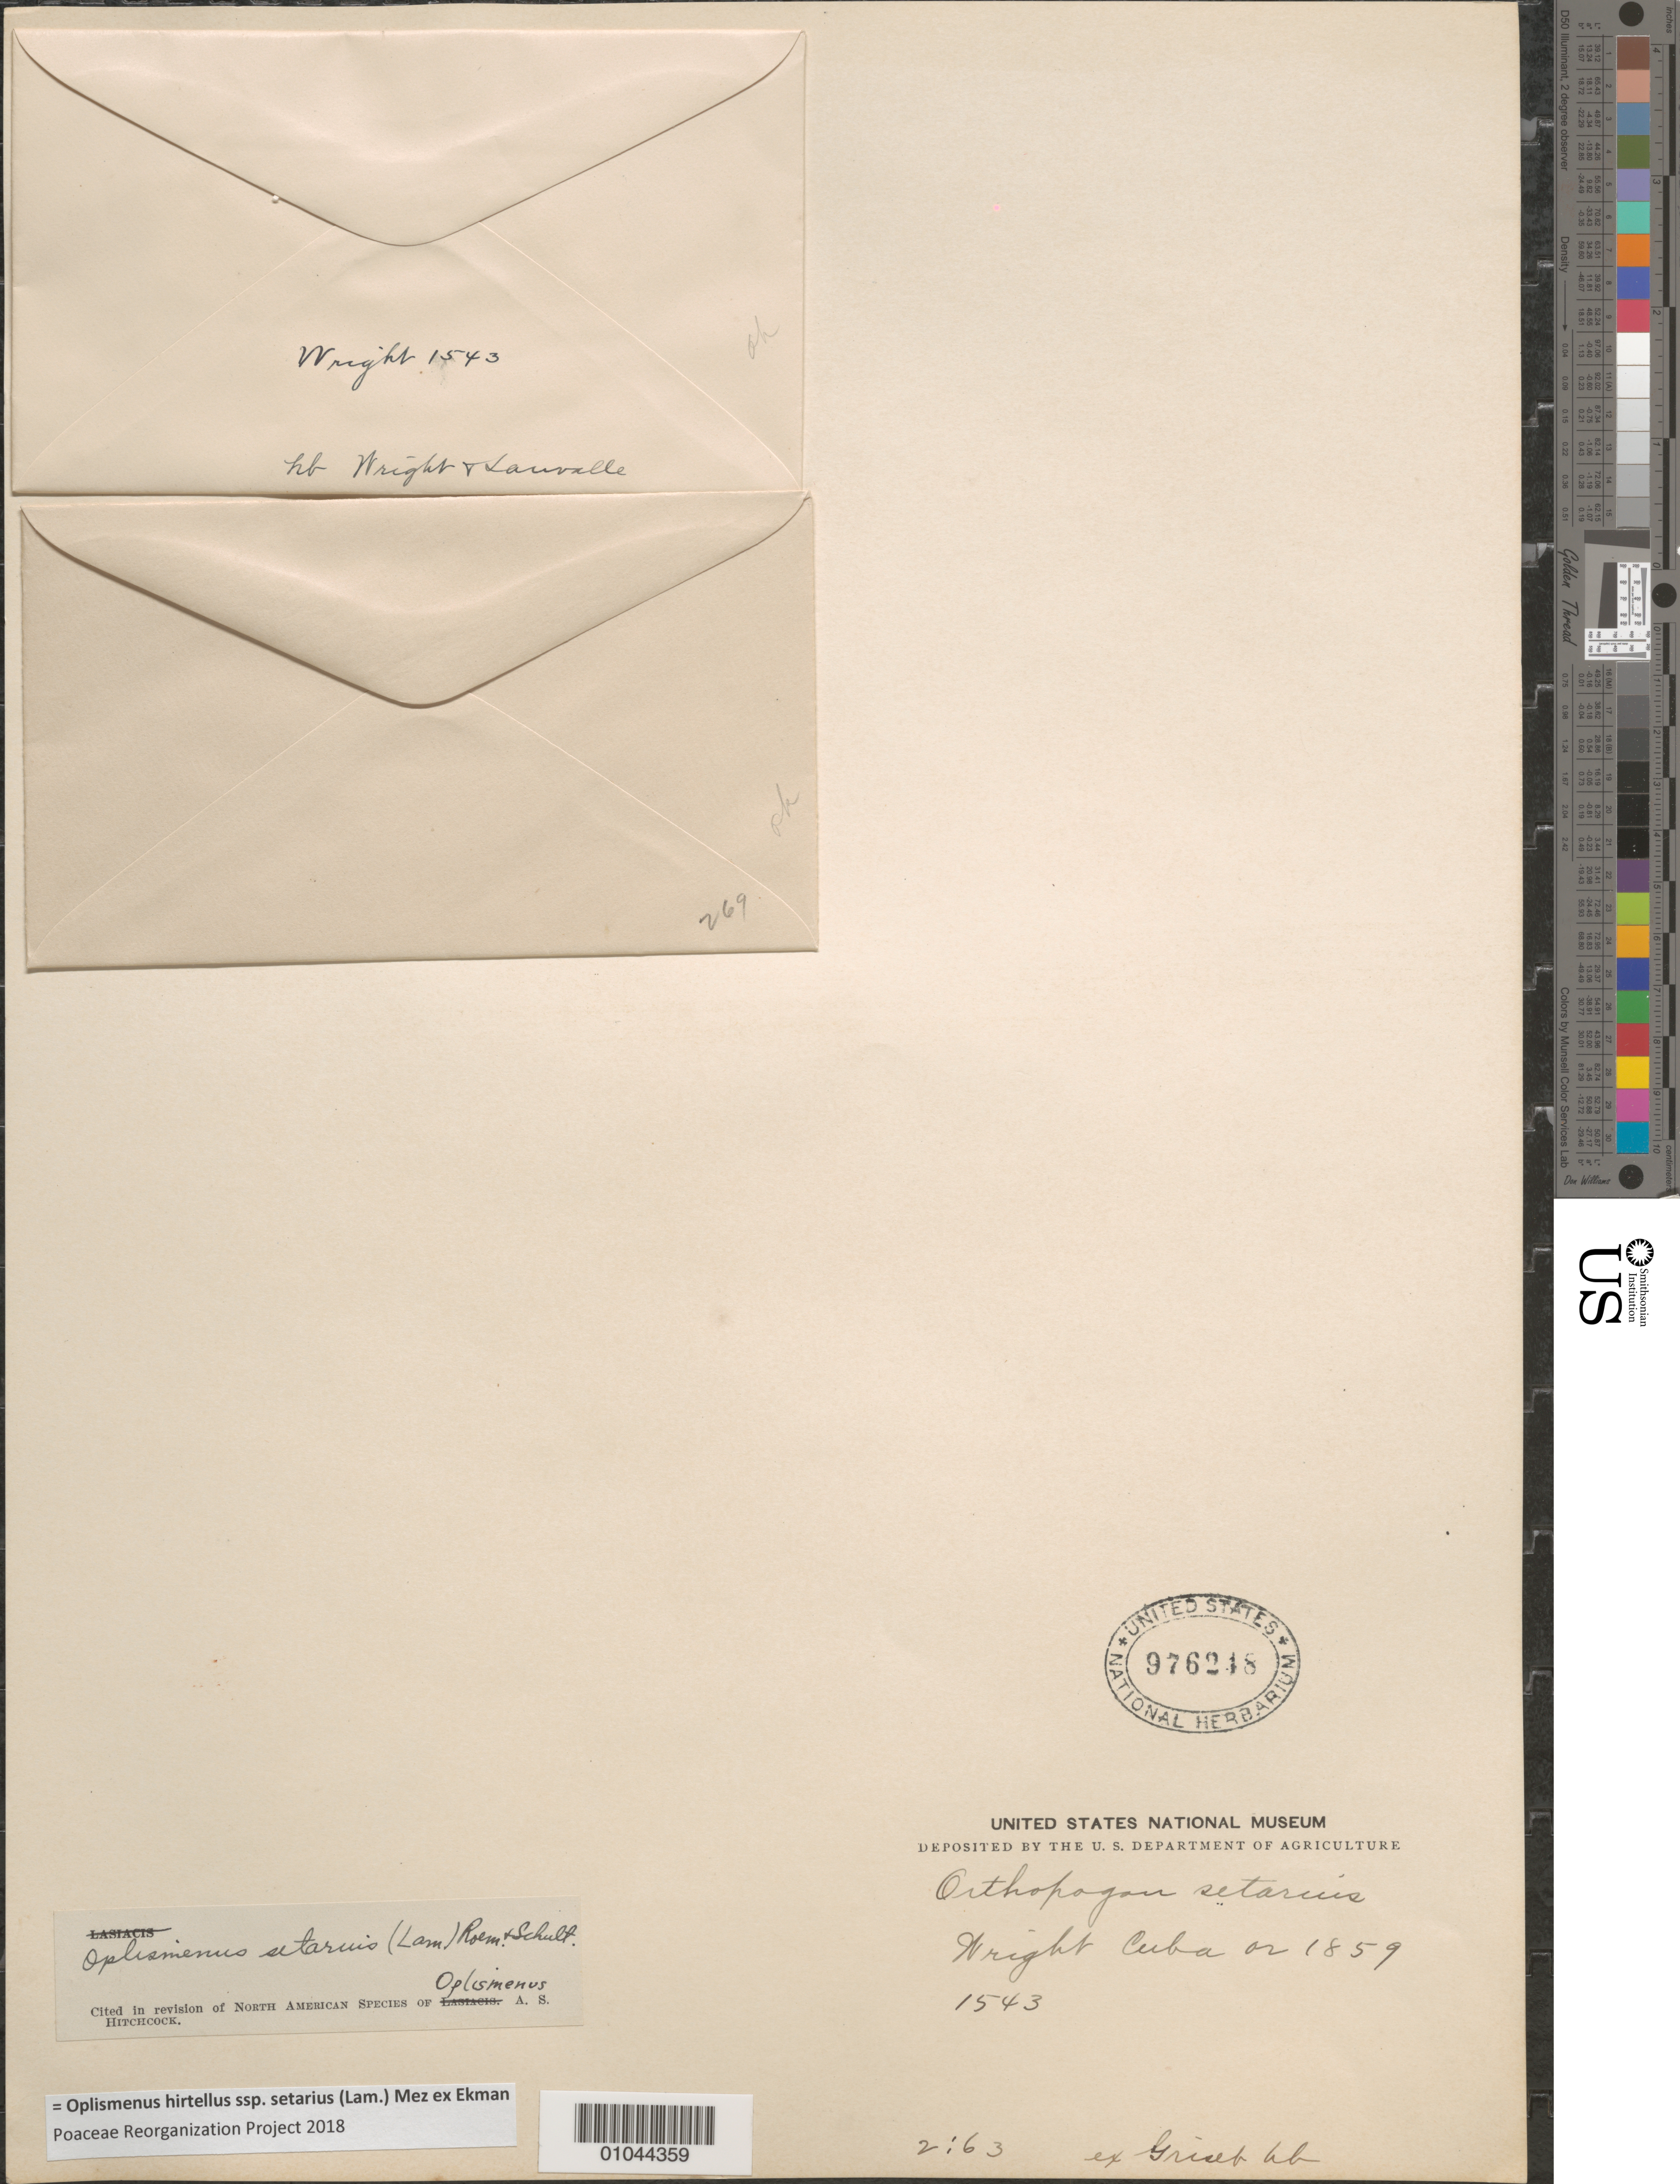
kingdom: Plantae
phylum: Tracheophyta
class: Liliopsida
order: Poales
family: Poaceae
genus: Oplismenus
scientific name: Oplismenus hirtellus subsp. setarius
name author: (Lam.) Mez ex Ekman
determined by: Poaceae Reorganization Project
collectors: C. Wright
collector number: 1543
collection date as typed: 01 Jan 1859 to 31 Dec 1859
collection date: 1859-01-01/1859-12-31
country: Cuba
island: Cuba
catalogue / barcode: US 976248